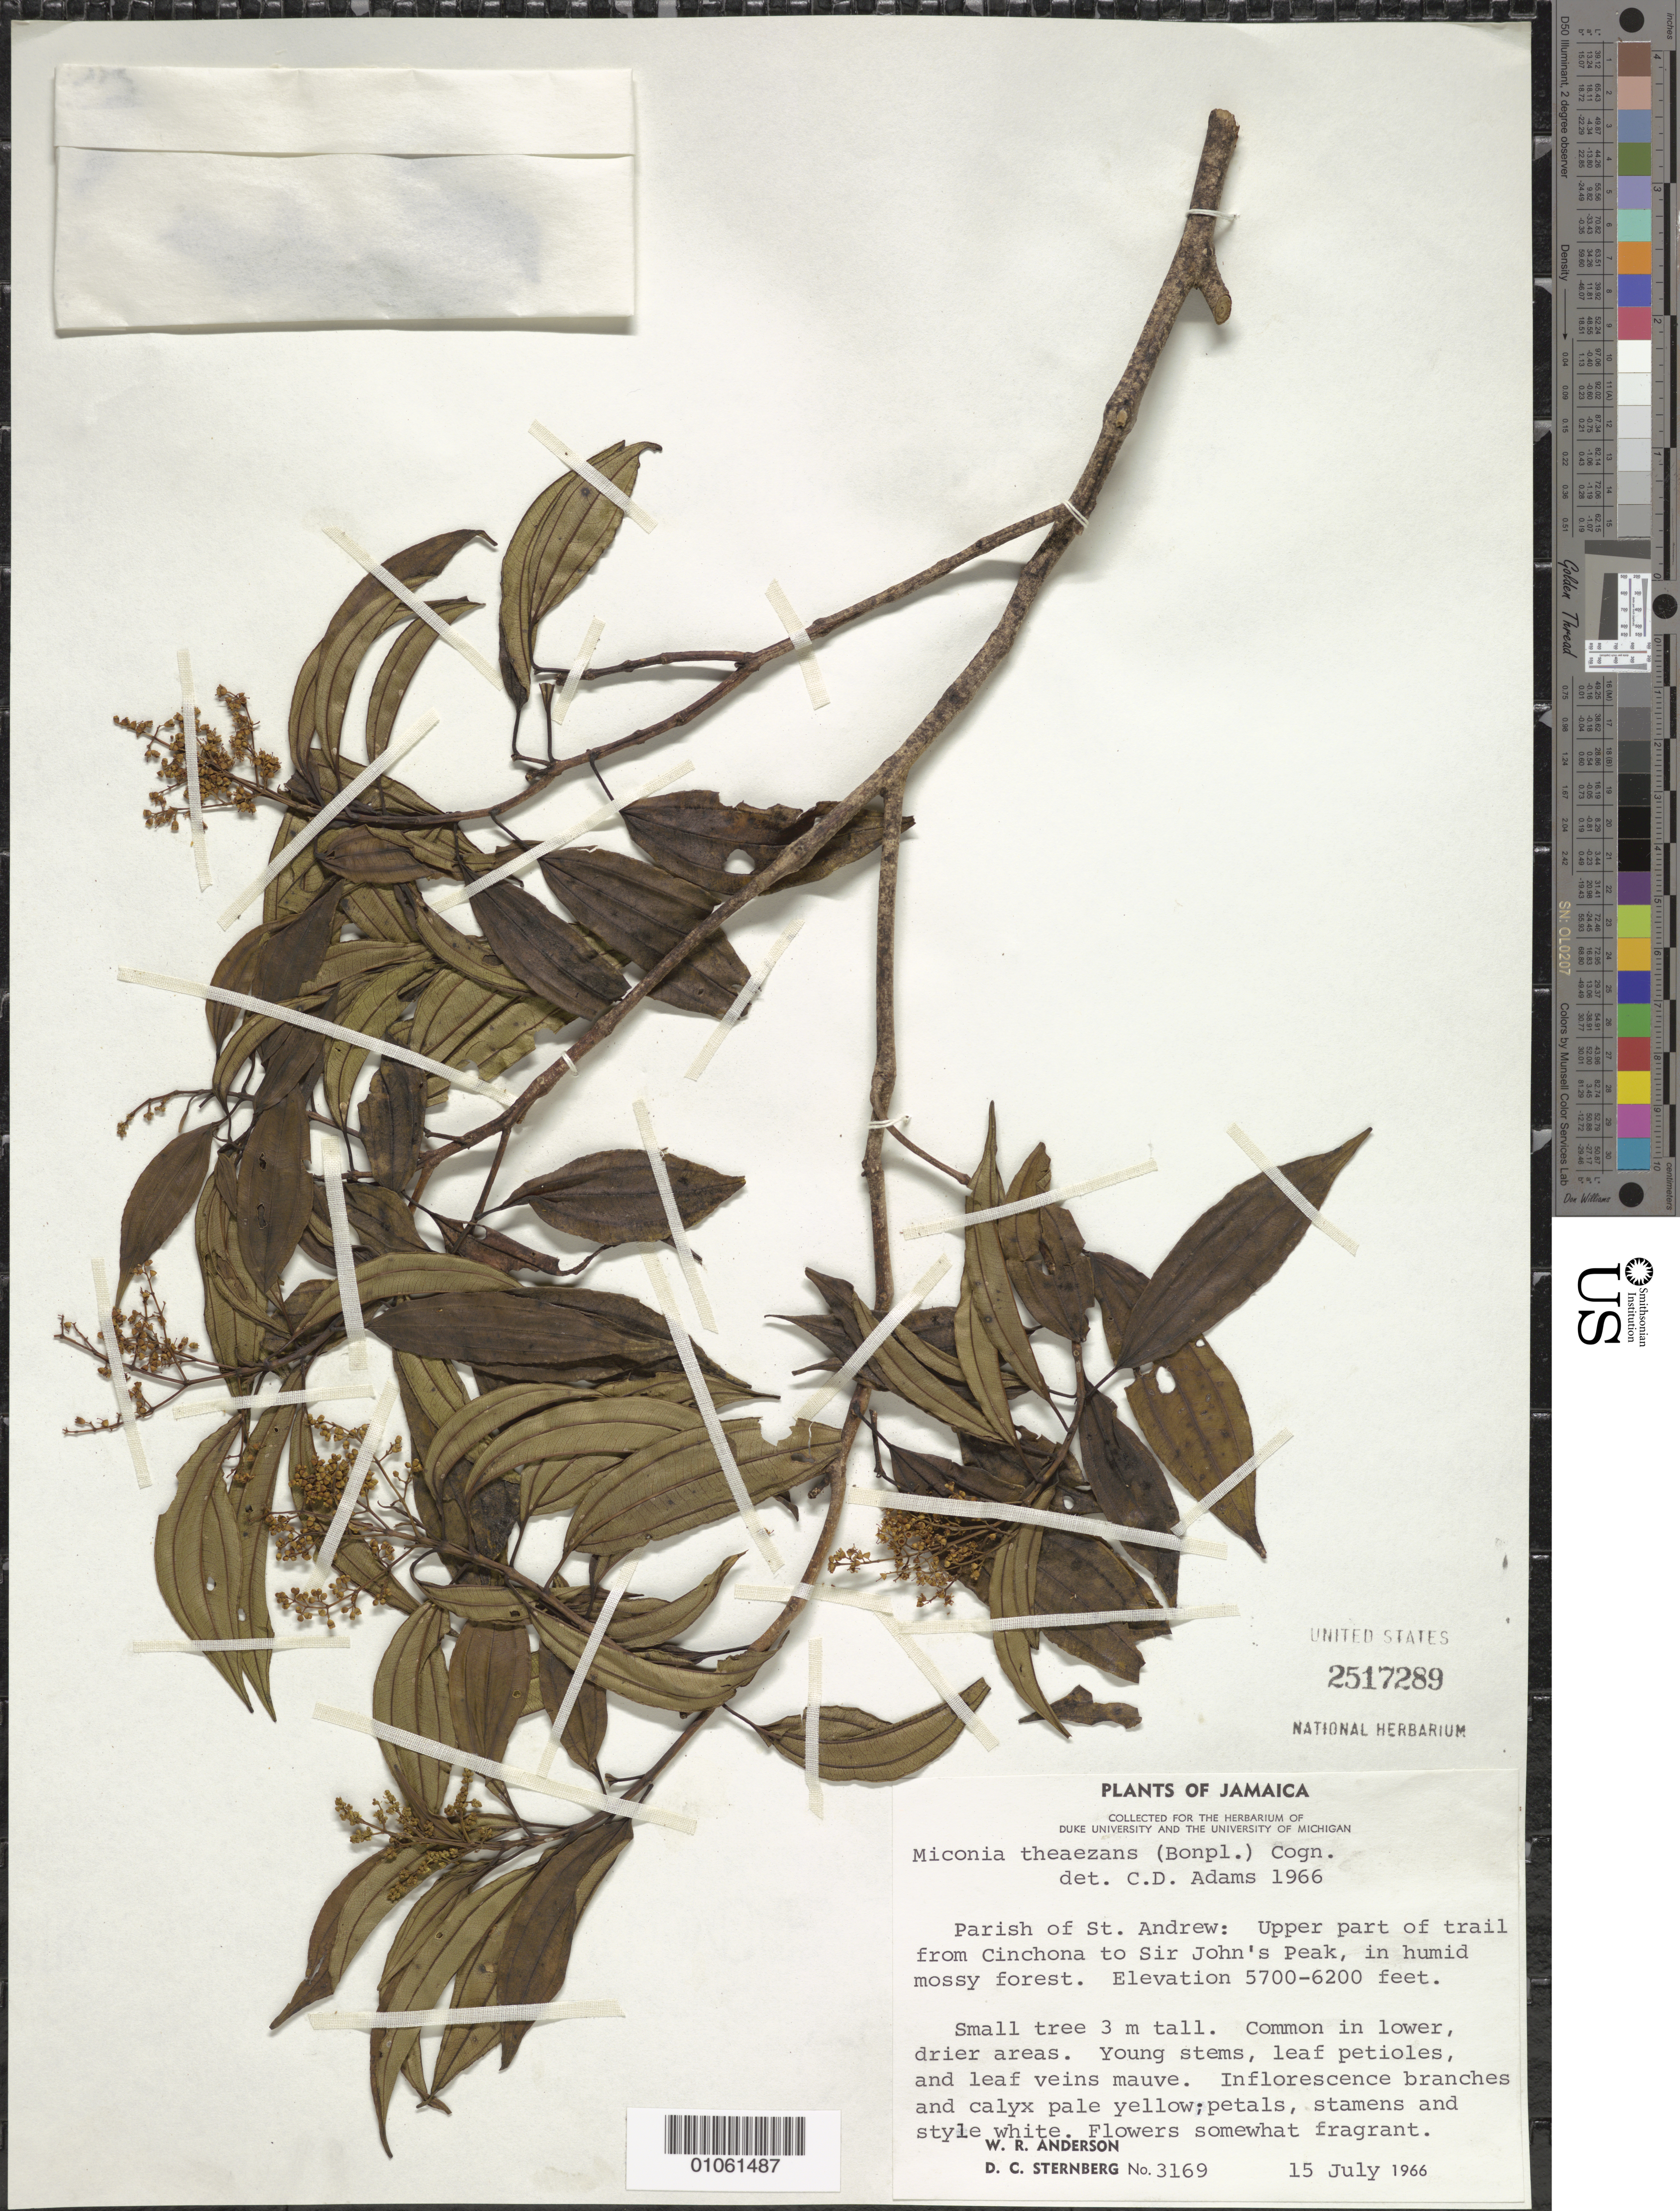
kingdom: Plantae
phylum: Tracheophyta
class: Magnoliopsida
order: Myrtales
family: Melastomataceae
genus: Miconia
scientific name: Miconia theizans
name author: (Bonpl.) Cogn.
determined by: Adams, C. D.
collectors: W. R. Anderson & D. Sternberg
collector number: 3169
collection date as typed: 15 Jul 1966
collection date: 1966-07-15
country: Jamaica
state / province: Saint Andrew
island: Jamaica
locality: Cinchona trail to Sir John's Peak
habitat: In humid mossy forest. Common in lower drier areas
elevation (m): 1737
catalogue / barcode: US 2517289